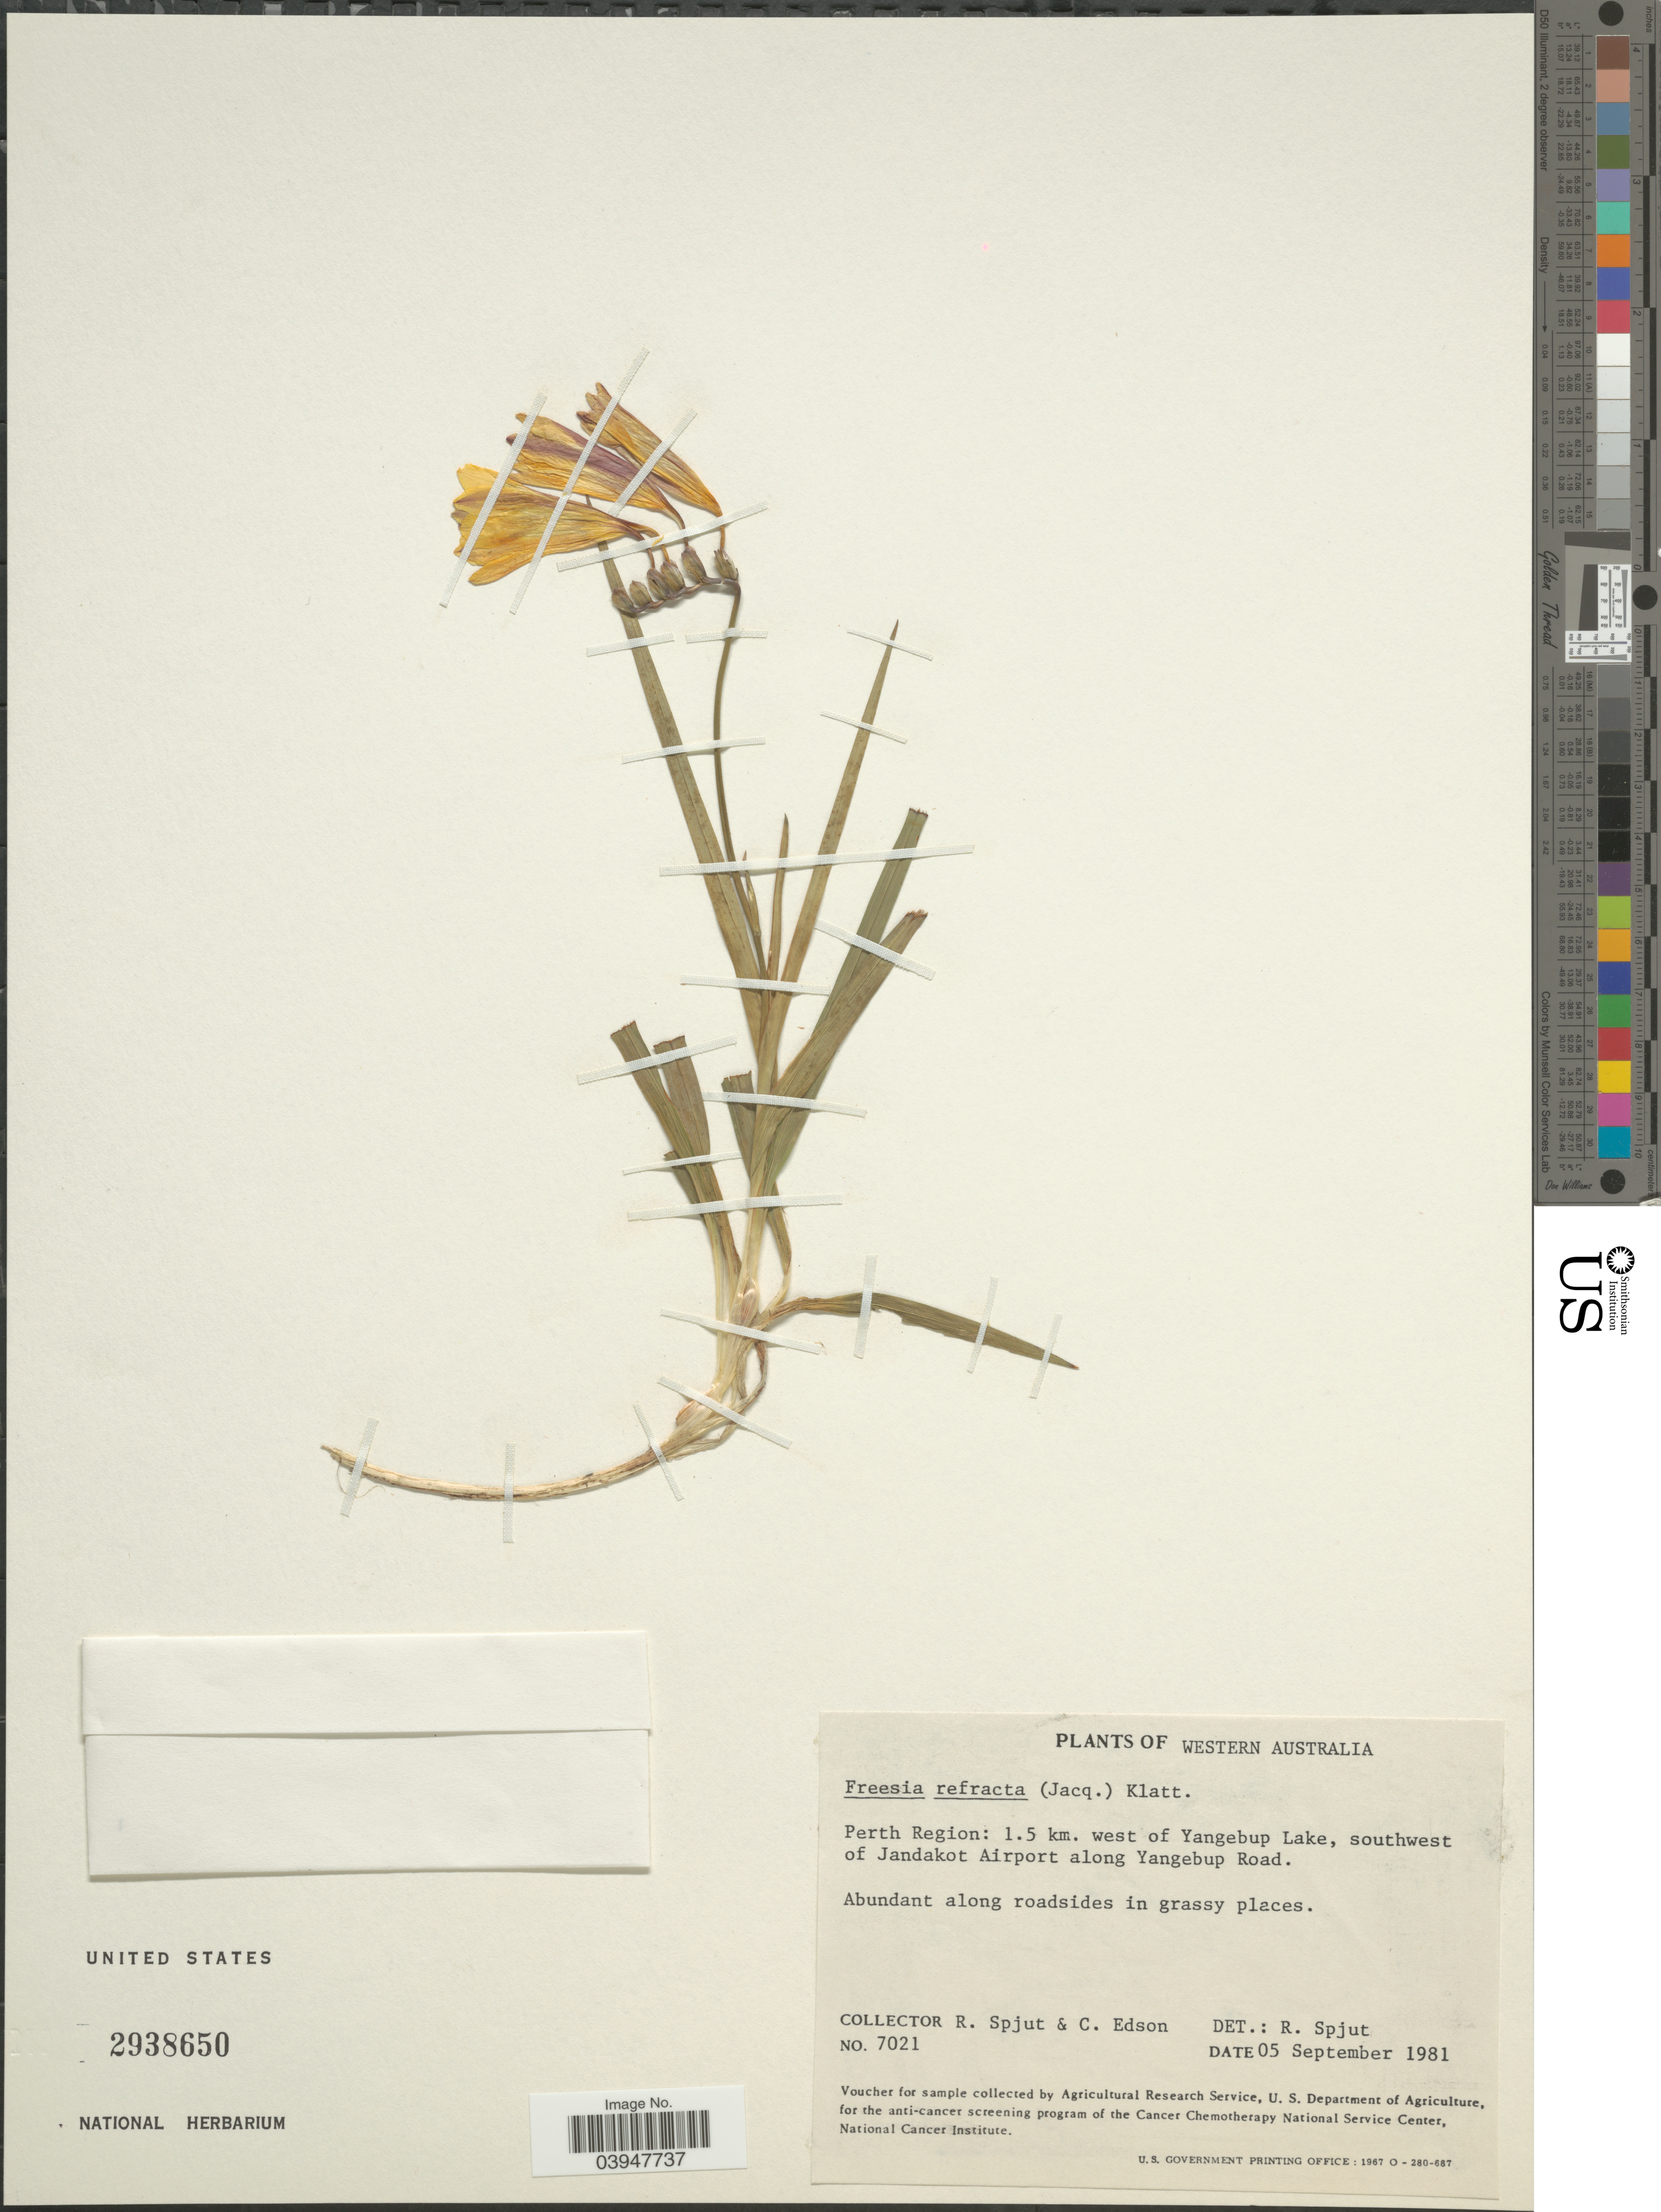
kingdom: Plantae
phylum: Tracheophyta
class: Liliopsida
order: Asparagales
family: Iridaceae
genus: Freesia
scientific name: Freesia refracta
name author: (Jacq.) Klatt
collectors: R. Spjut & C. Edson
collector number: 7021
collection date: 1981-09-05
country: Australia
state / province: Western Australia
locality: Perth Region: 1.5 km. west of Yangebup Lake, southwest of Jandakot Airport along Yangebup Road.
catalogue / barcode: US 2938650